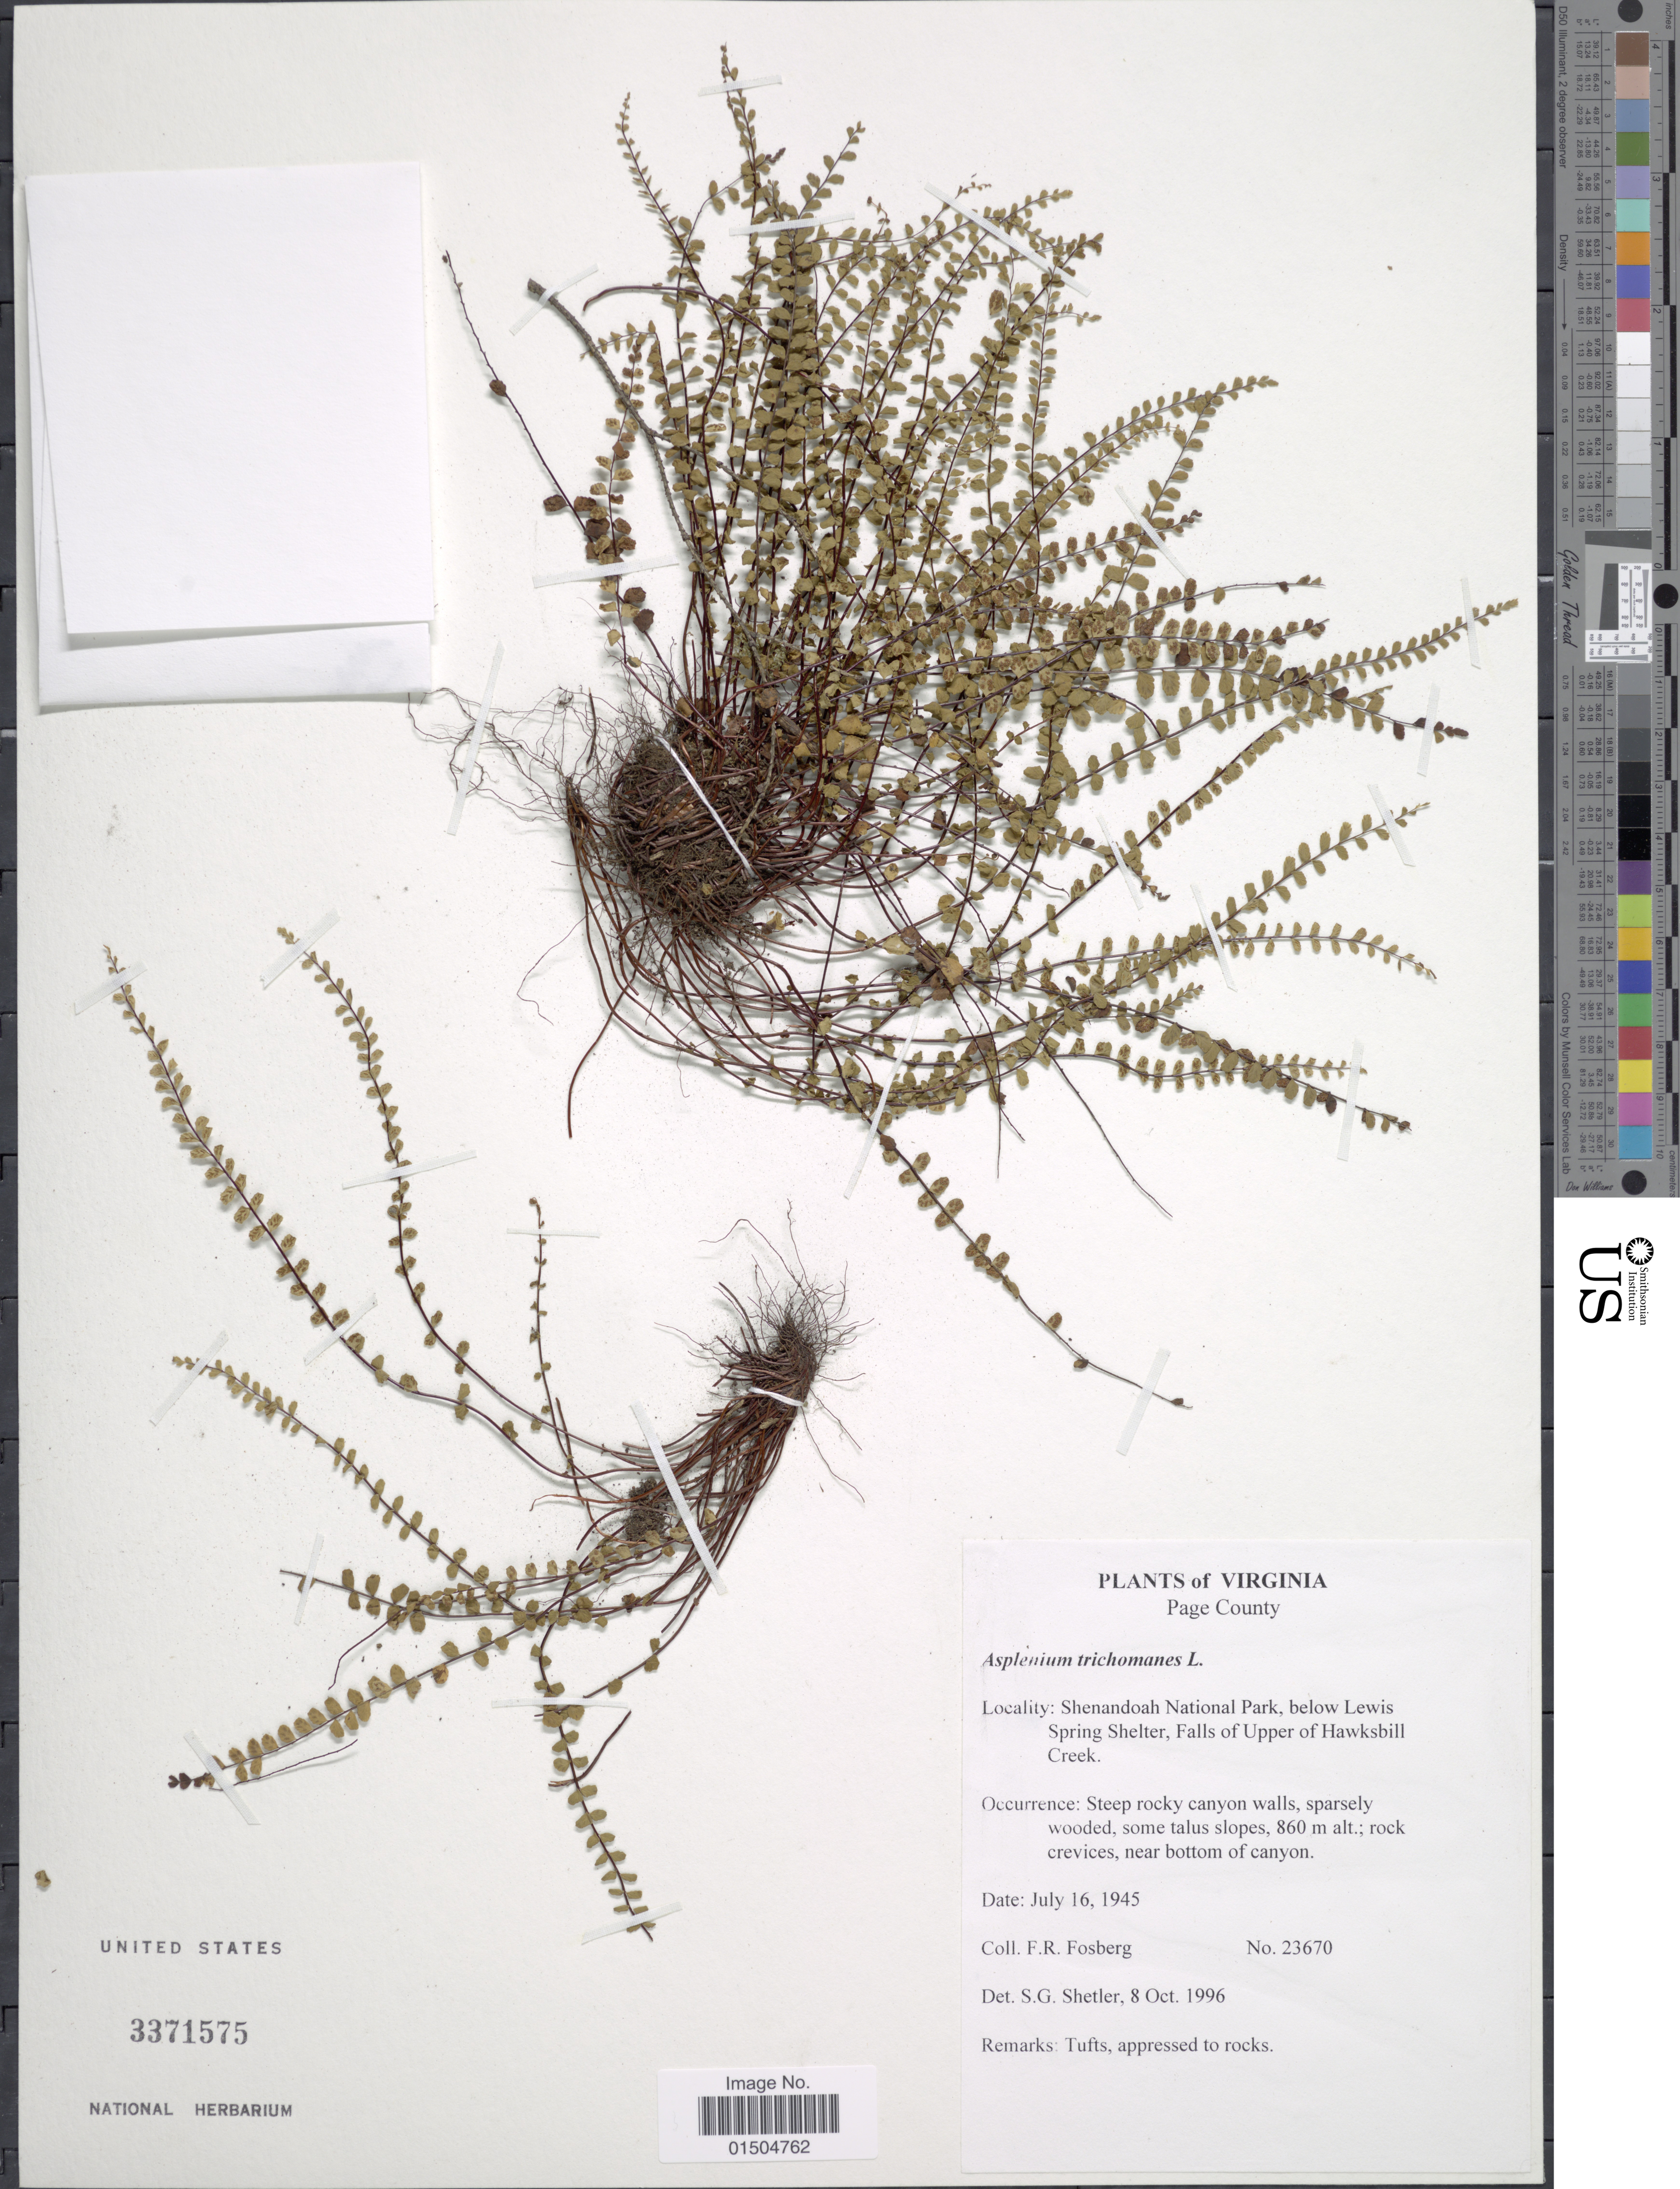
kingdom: Plantae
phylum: Tracheophyta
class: Polypodiopsida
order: Polypodiales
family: Aspleniaceae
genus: Asplenium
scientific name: Asplenium trichomanes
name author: L.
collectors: F. R. Fosberg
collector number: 23670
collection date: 1945-07-16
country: United States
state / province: Virginia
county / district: Page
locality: Shenandoah National Park, below Lewis Spring Shelter, Falls of Upper Hawksbill Creek.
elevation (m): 860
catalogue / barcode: US 3371575